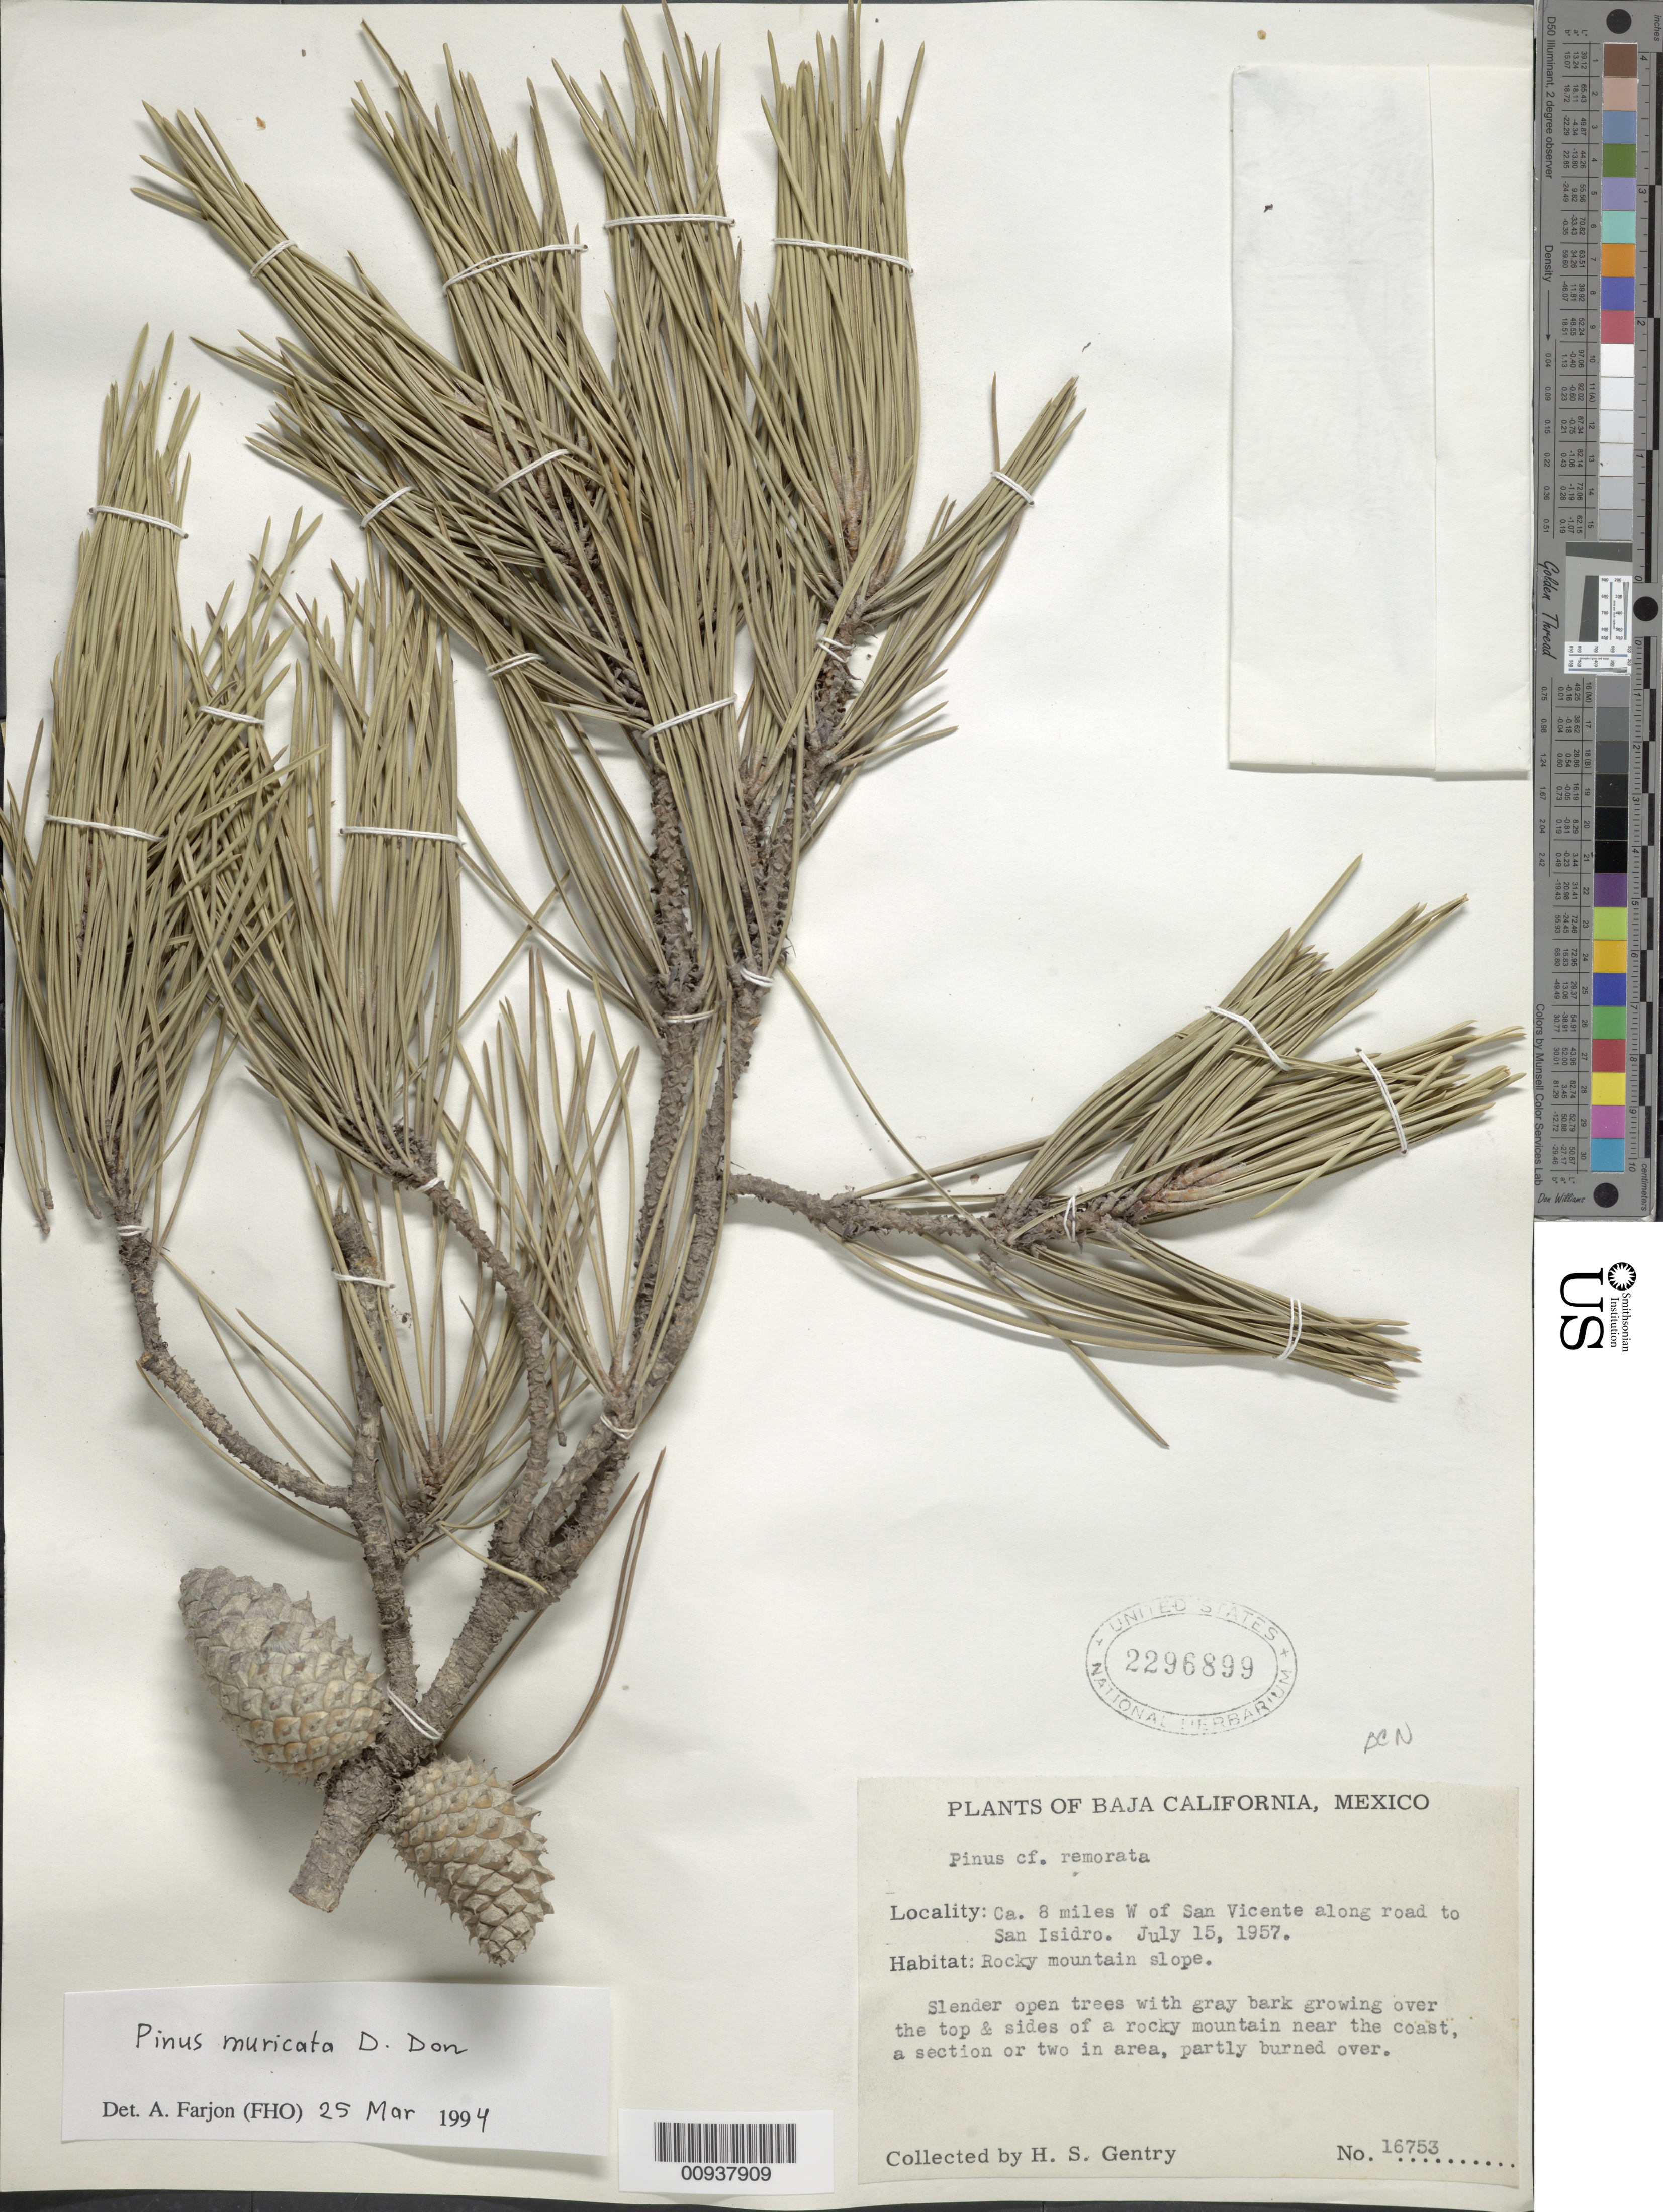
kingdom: Plantae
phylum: Tracheophyta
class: Pinopsida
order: Pinales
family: Pinaceae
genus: Pinus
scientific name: Pinus muricata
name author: D. Don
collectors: H. S. Gentry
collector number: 16753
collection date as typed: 15 Jul 1957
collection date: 1957-07-15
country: Mexico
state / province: Baja California Norte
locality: Ca. 8 miles W of San Vicente along road to San Isidro.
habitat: Growing over the top & sides of a rocky mountain near the coast, a section or two in area, partly burned over.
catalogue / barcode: US 2296899